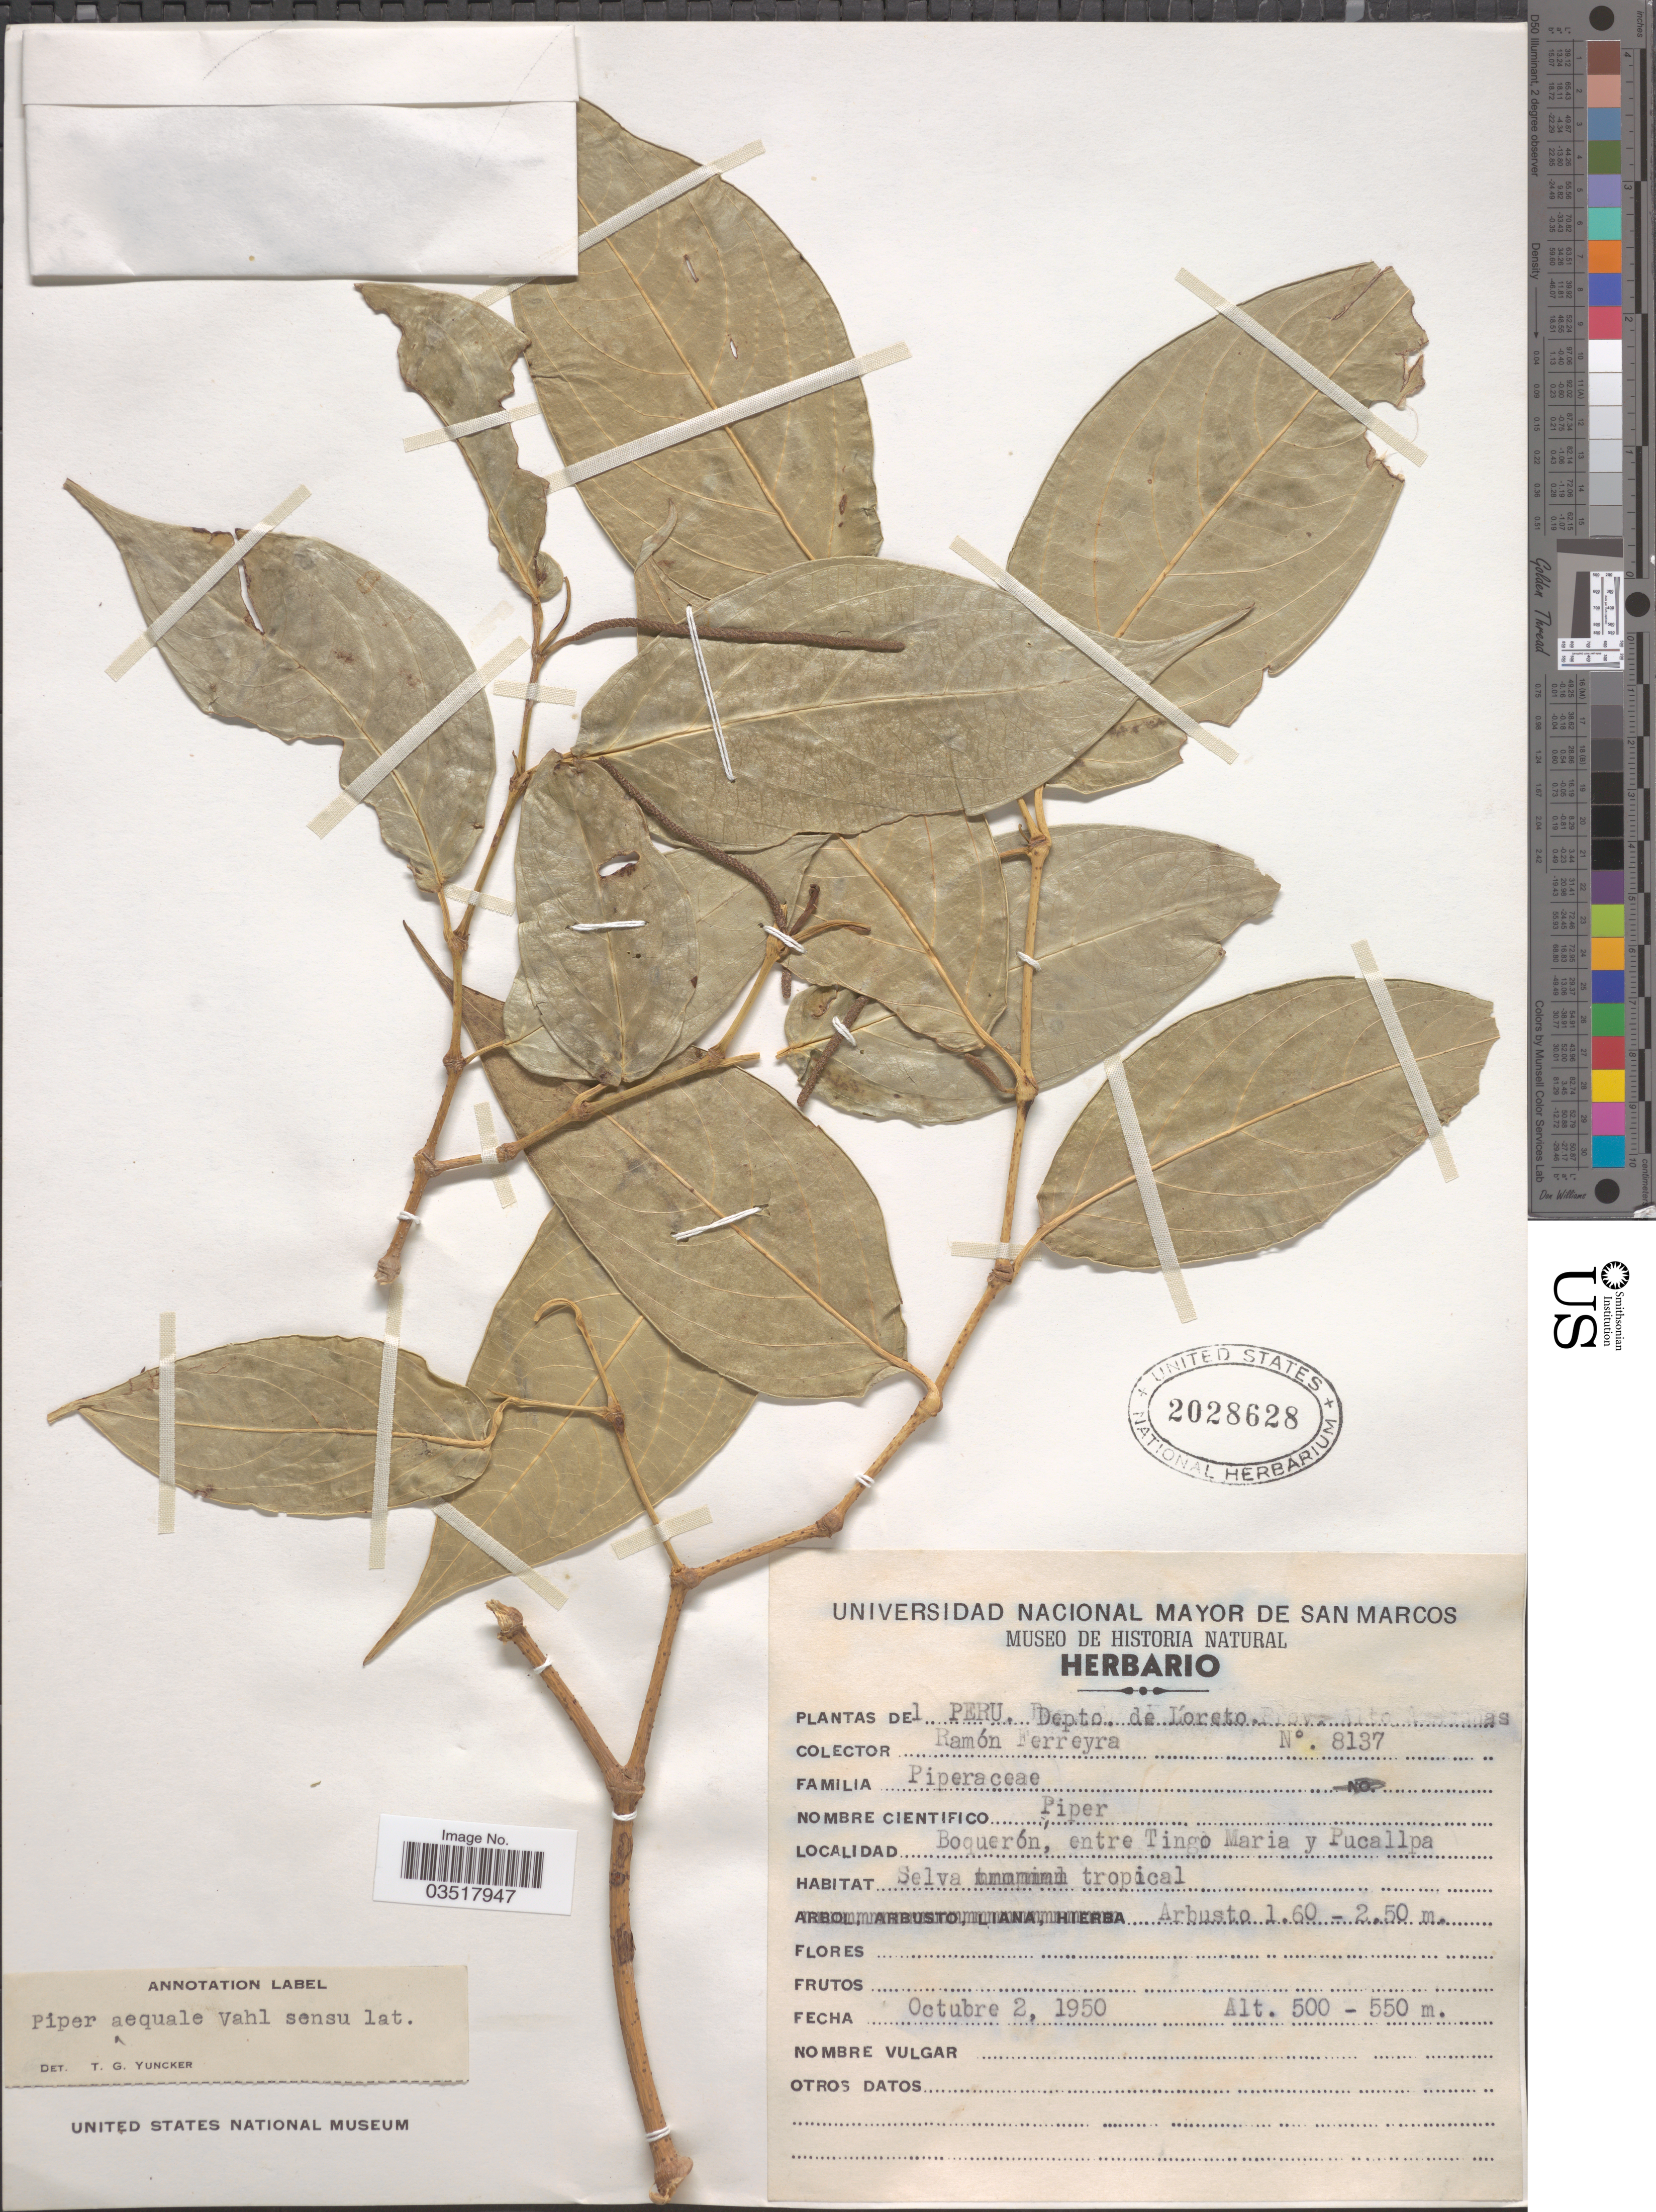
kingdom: Plantae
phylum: Tracheophyta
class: Magnoliopsida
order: Piperales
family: Piperaceae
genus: Piper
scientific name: Piper aequale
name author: Vahl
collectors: R. A. Ferreyra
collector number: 8137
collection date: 1950-10-02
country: Peru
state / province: Loreto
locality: Depto. de Loreto. Boquerón, entre Tingo Maria y Pucallpa.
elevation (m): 500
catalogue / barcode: US 2028628